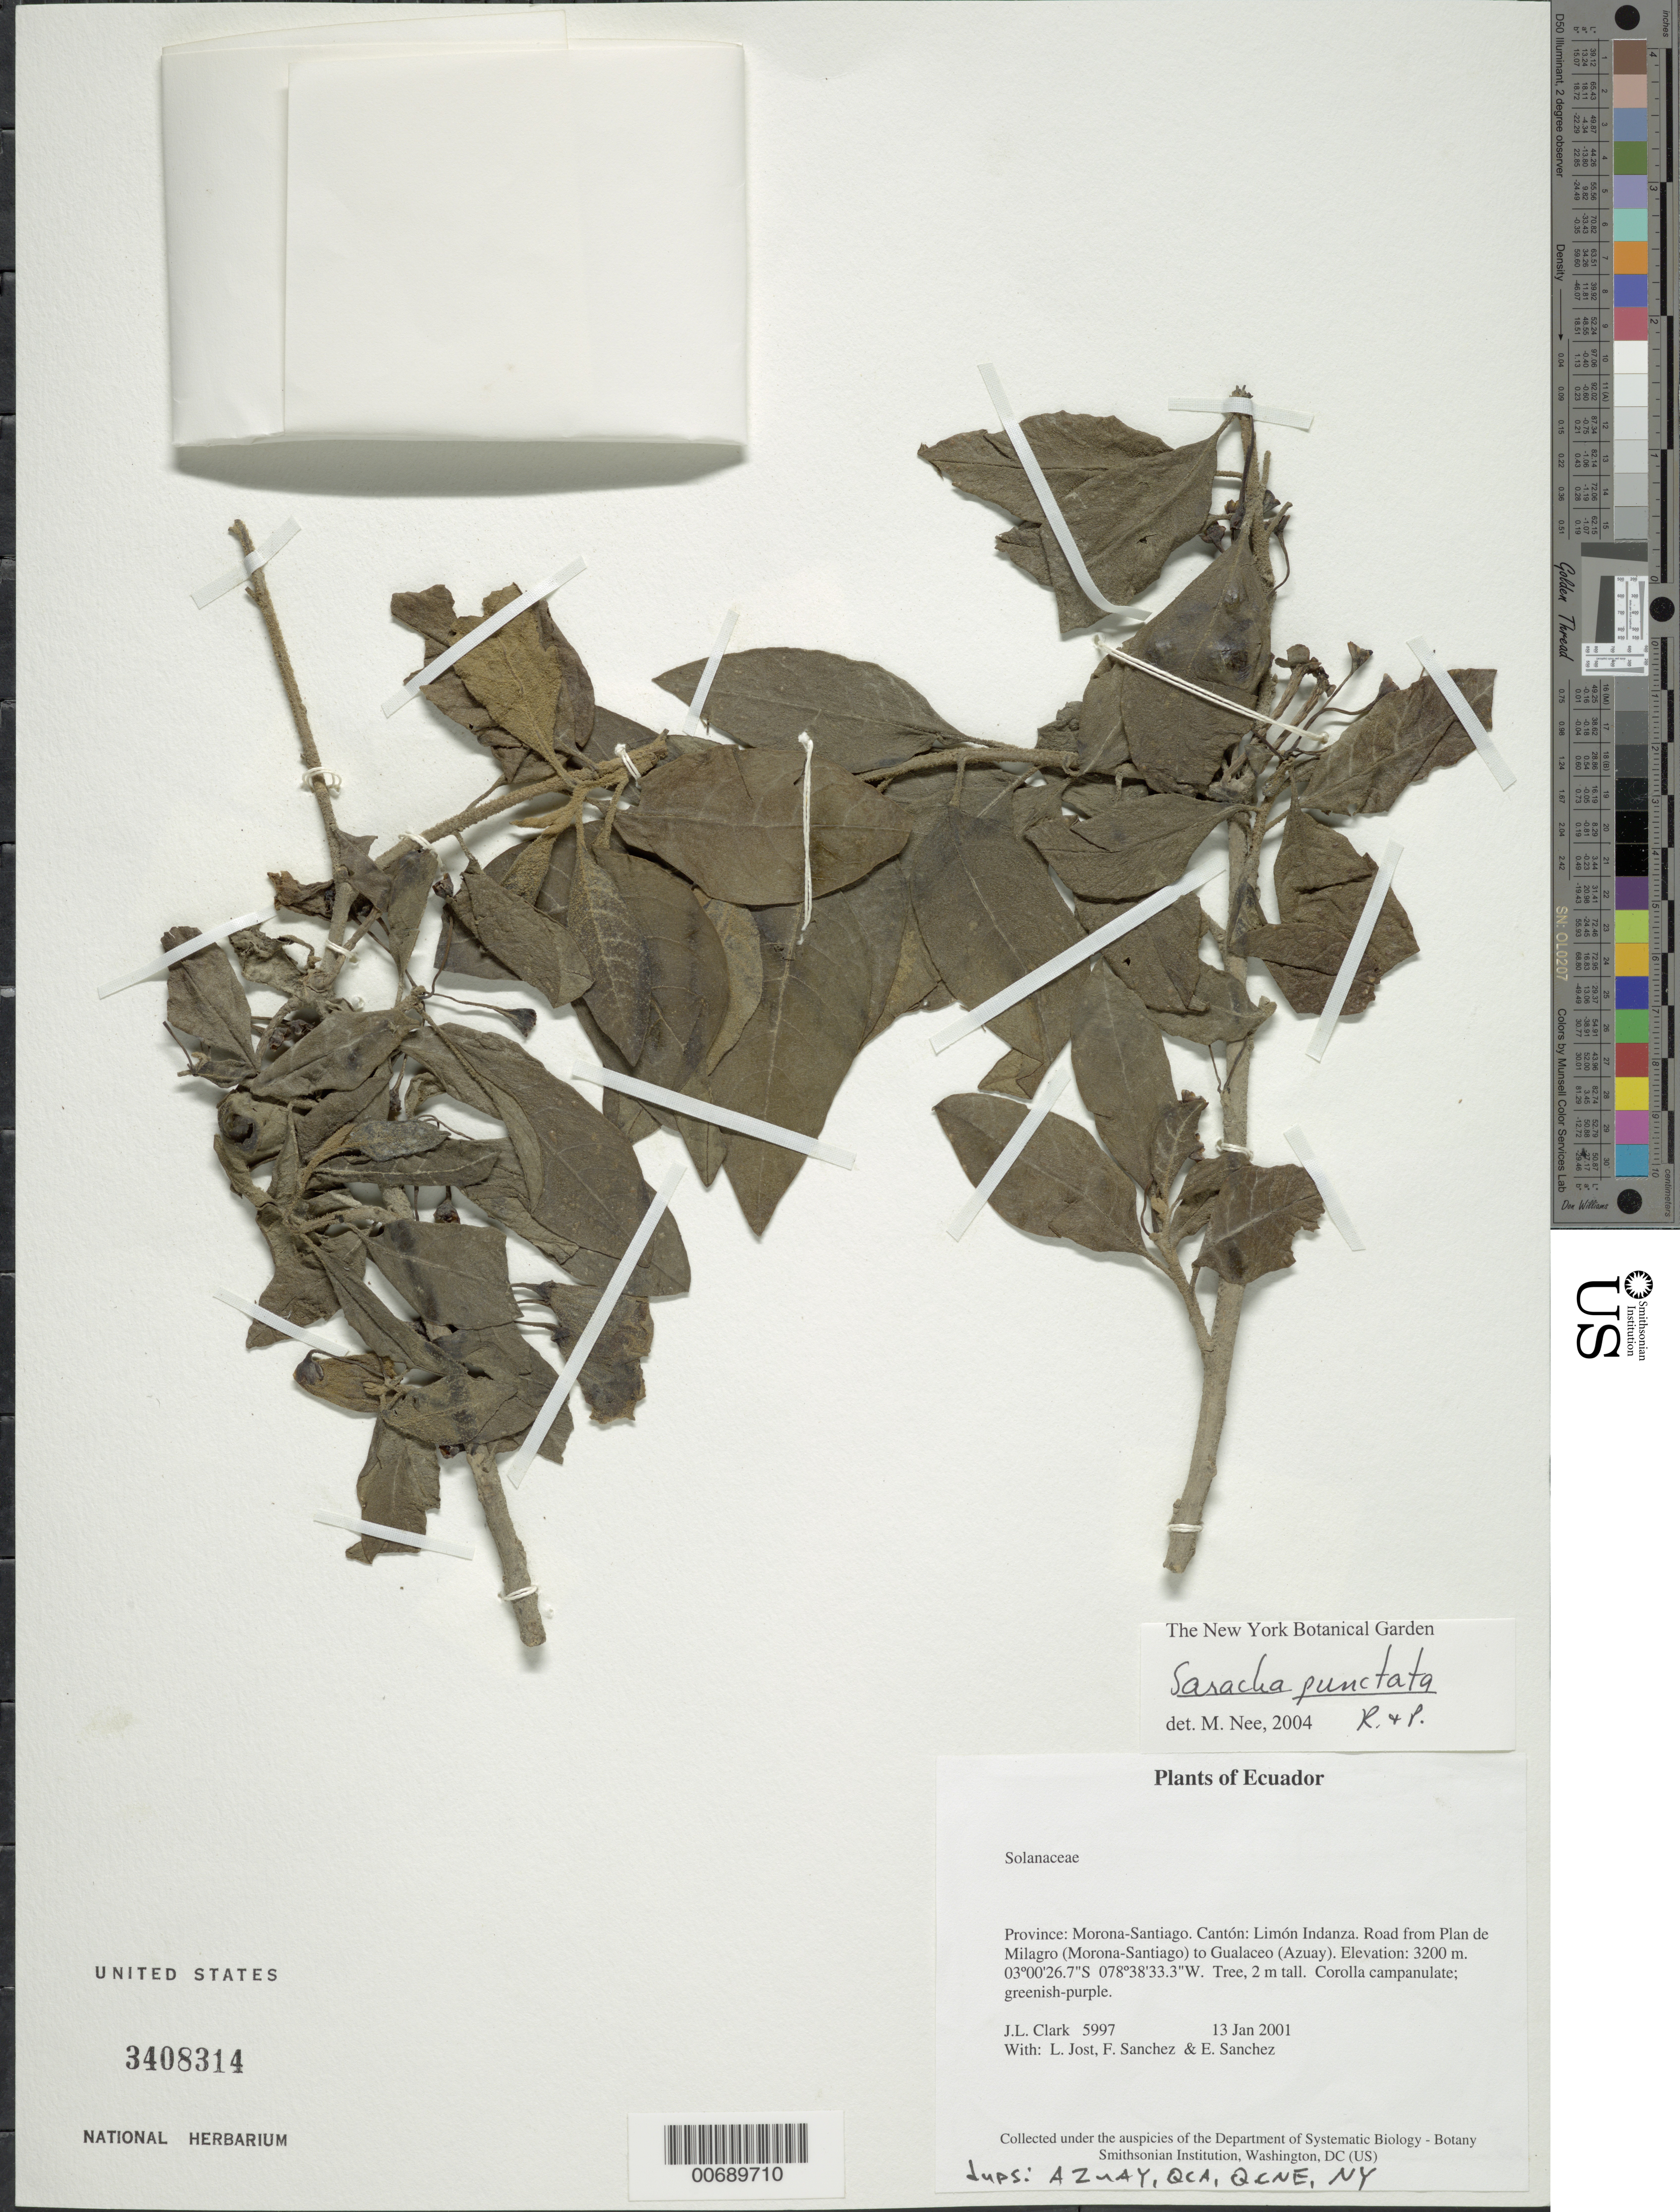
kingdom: Plantae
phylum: Tracheophyta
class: Magnoliopsida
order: Solanales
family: Solanaceae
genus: Saracha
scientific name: Saracha punctata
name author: Ruiz & Pav.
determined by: Nee, Michael H.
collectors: J. L. Clark, L. Jost, F. Sanchez & E. Sanchez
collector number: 5997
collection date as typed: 13 Jan 2001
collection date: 2001-01-13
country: Ecuador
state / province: Morona-Santiago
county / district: Limón Indanza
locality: Road from Plan de Milagro (Morona-Santiago) to Gualaceo (Azuay).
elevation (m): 3200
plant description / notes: AZUAY, NY, QCA, QCNE, US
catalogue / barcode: US 3408314